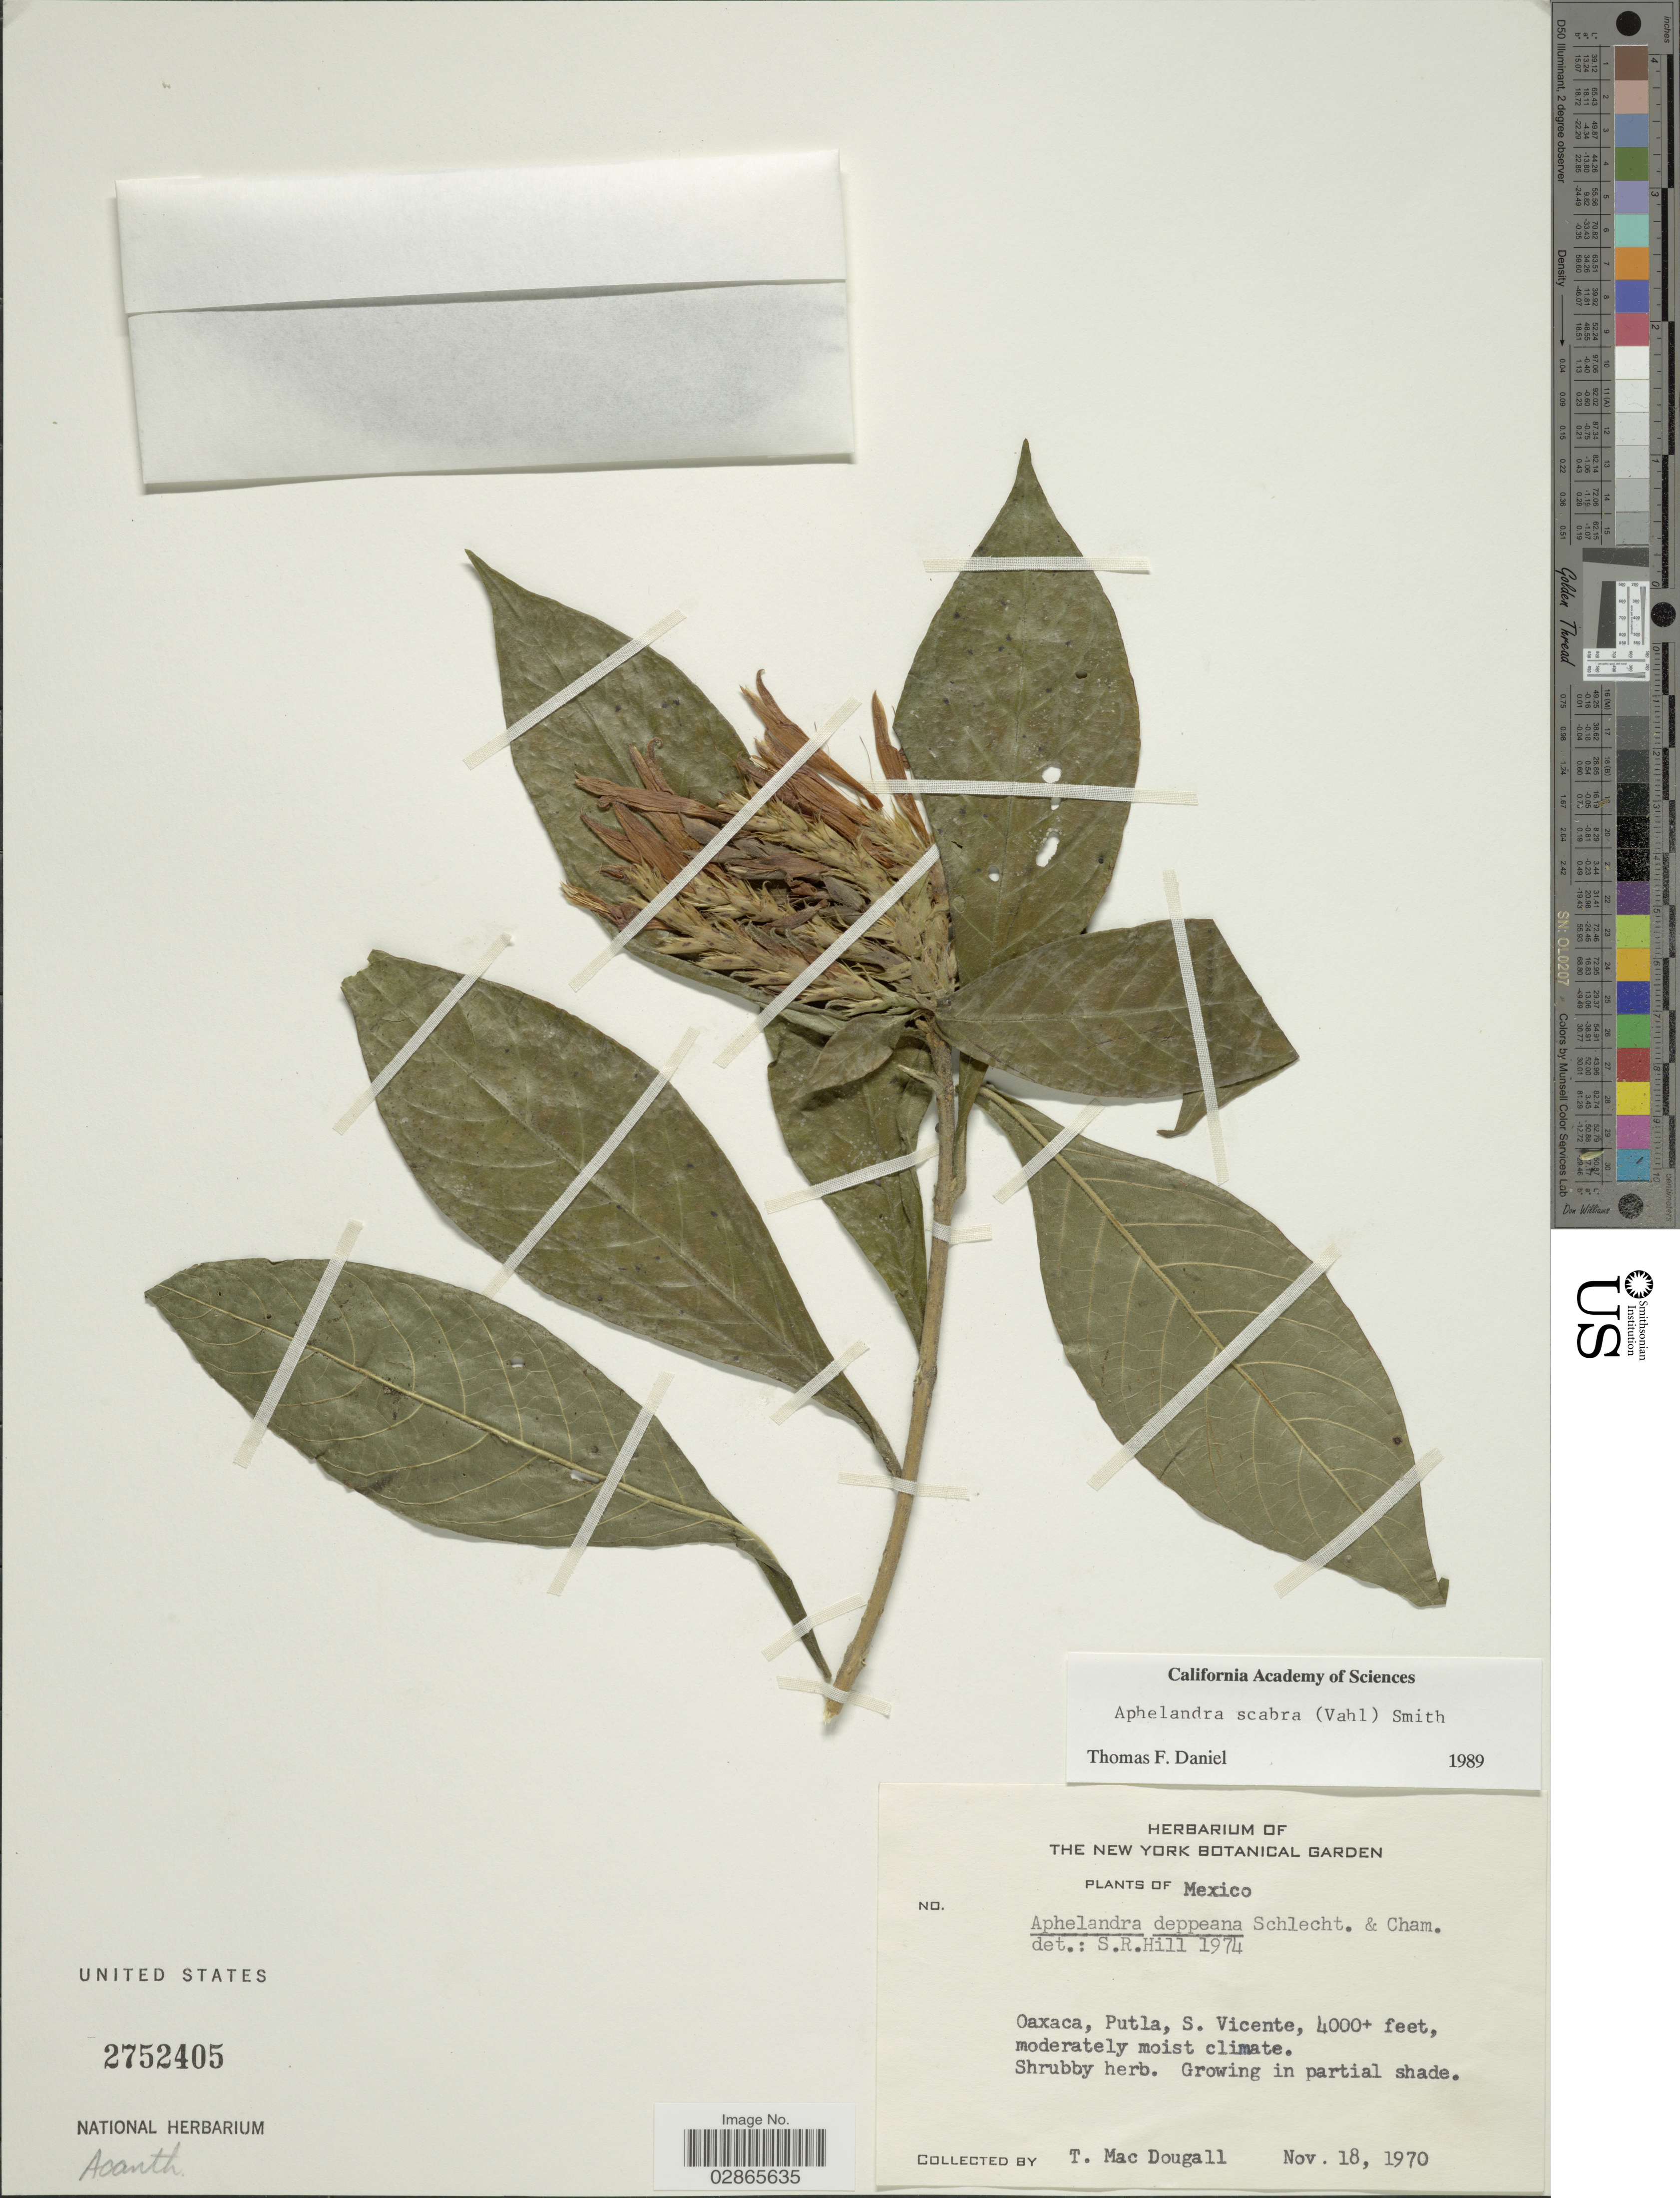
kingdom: Plantae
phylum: Tracheophyta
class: Magnoliopsida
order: Lamiales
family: Acanthaceae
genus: Aphelandra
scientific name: Aphelandra deppeana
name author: Schltdl. & Cham.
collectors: T. B. MacDougall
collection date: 1970-11-18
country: Mexico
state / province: Oaxaca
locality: Putla, S. Vicente.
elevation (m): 1219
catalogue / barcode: US 2752405